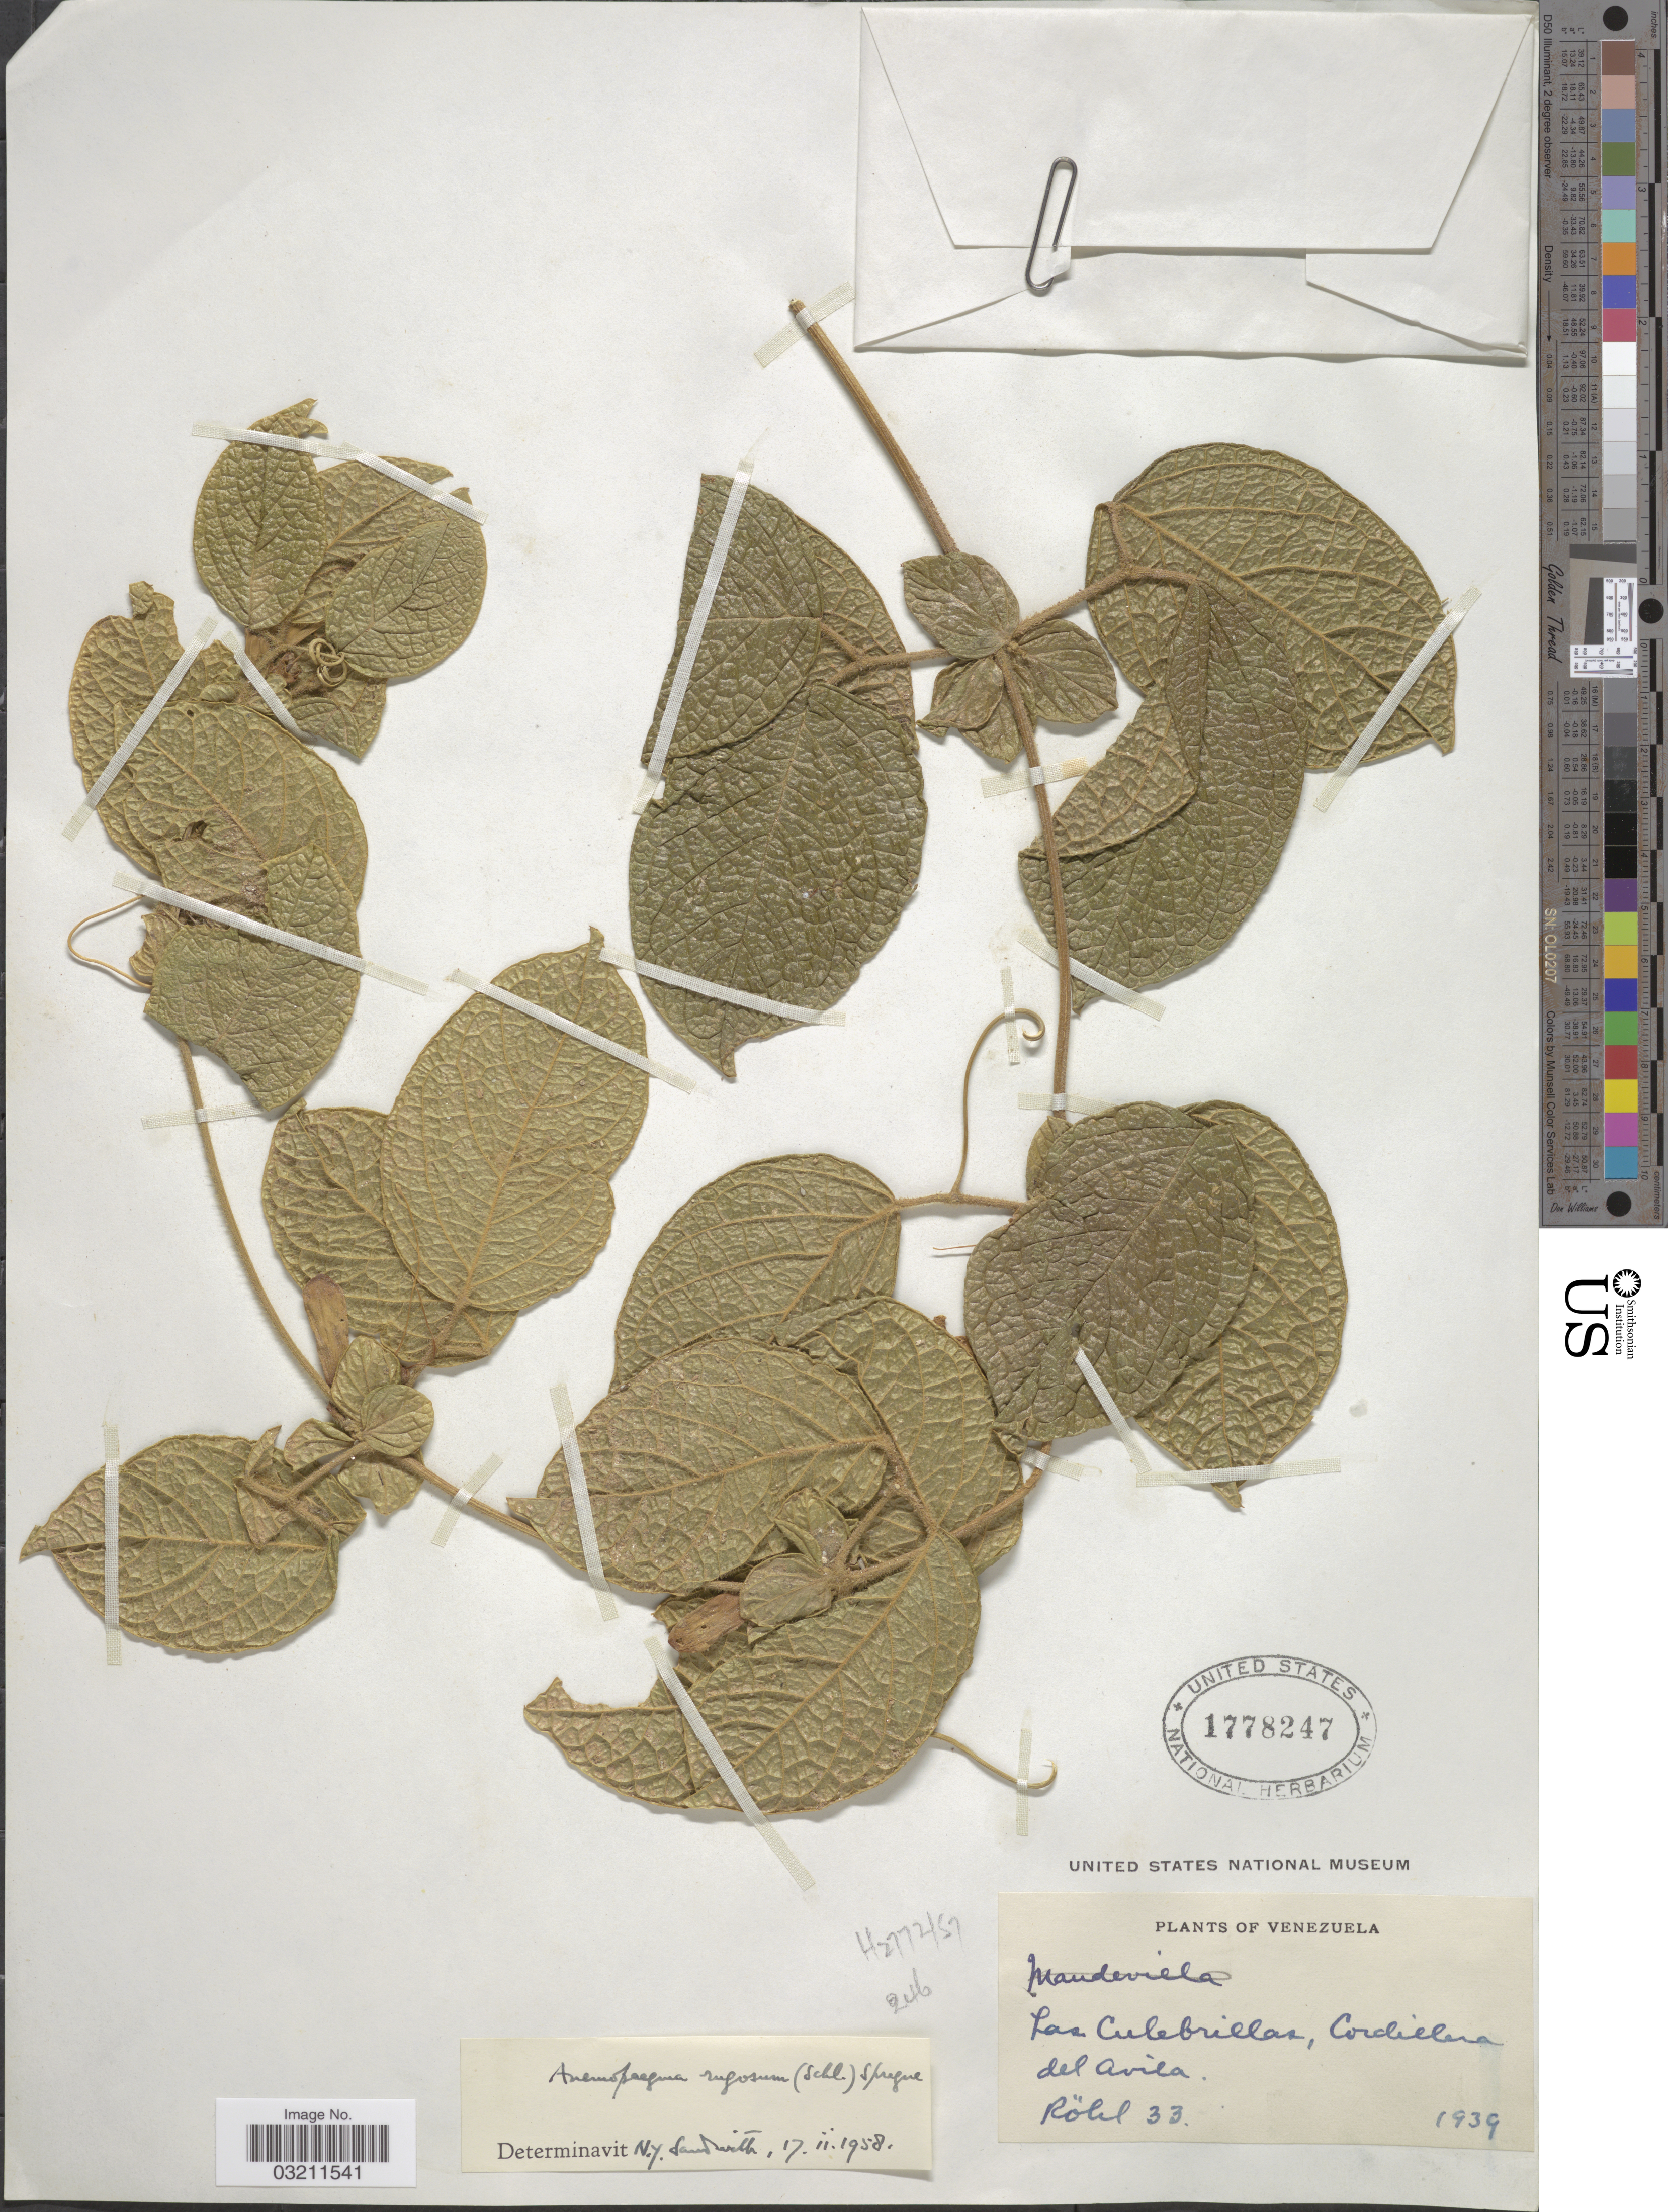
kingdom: Plantae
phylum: Tracheophyta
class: Magnoliopsida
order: Lamiales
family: Bignoniaceae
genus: Anemopaegma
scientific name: Anemopaegma rugosum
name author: (Schltdl.) Sprague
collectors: Röhl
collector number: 33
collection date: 1939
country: Venezuela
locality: Las Culebrillas, Cordillera del Avila.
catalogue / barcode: US 1778247